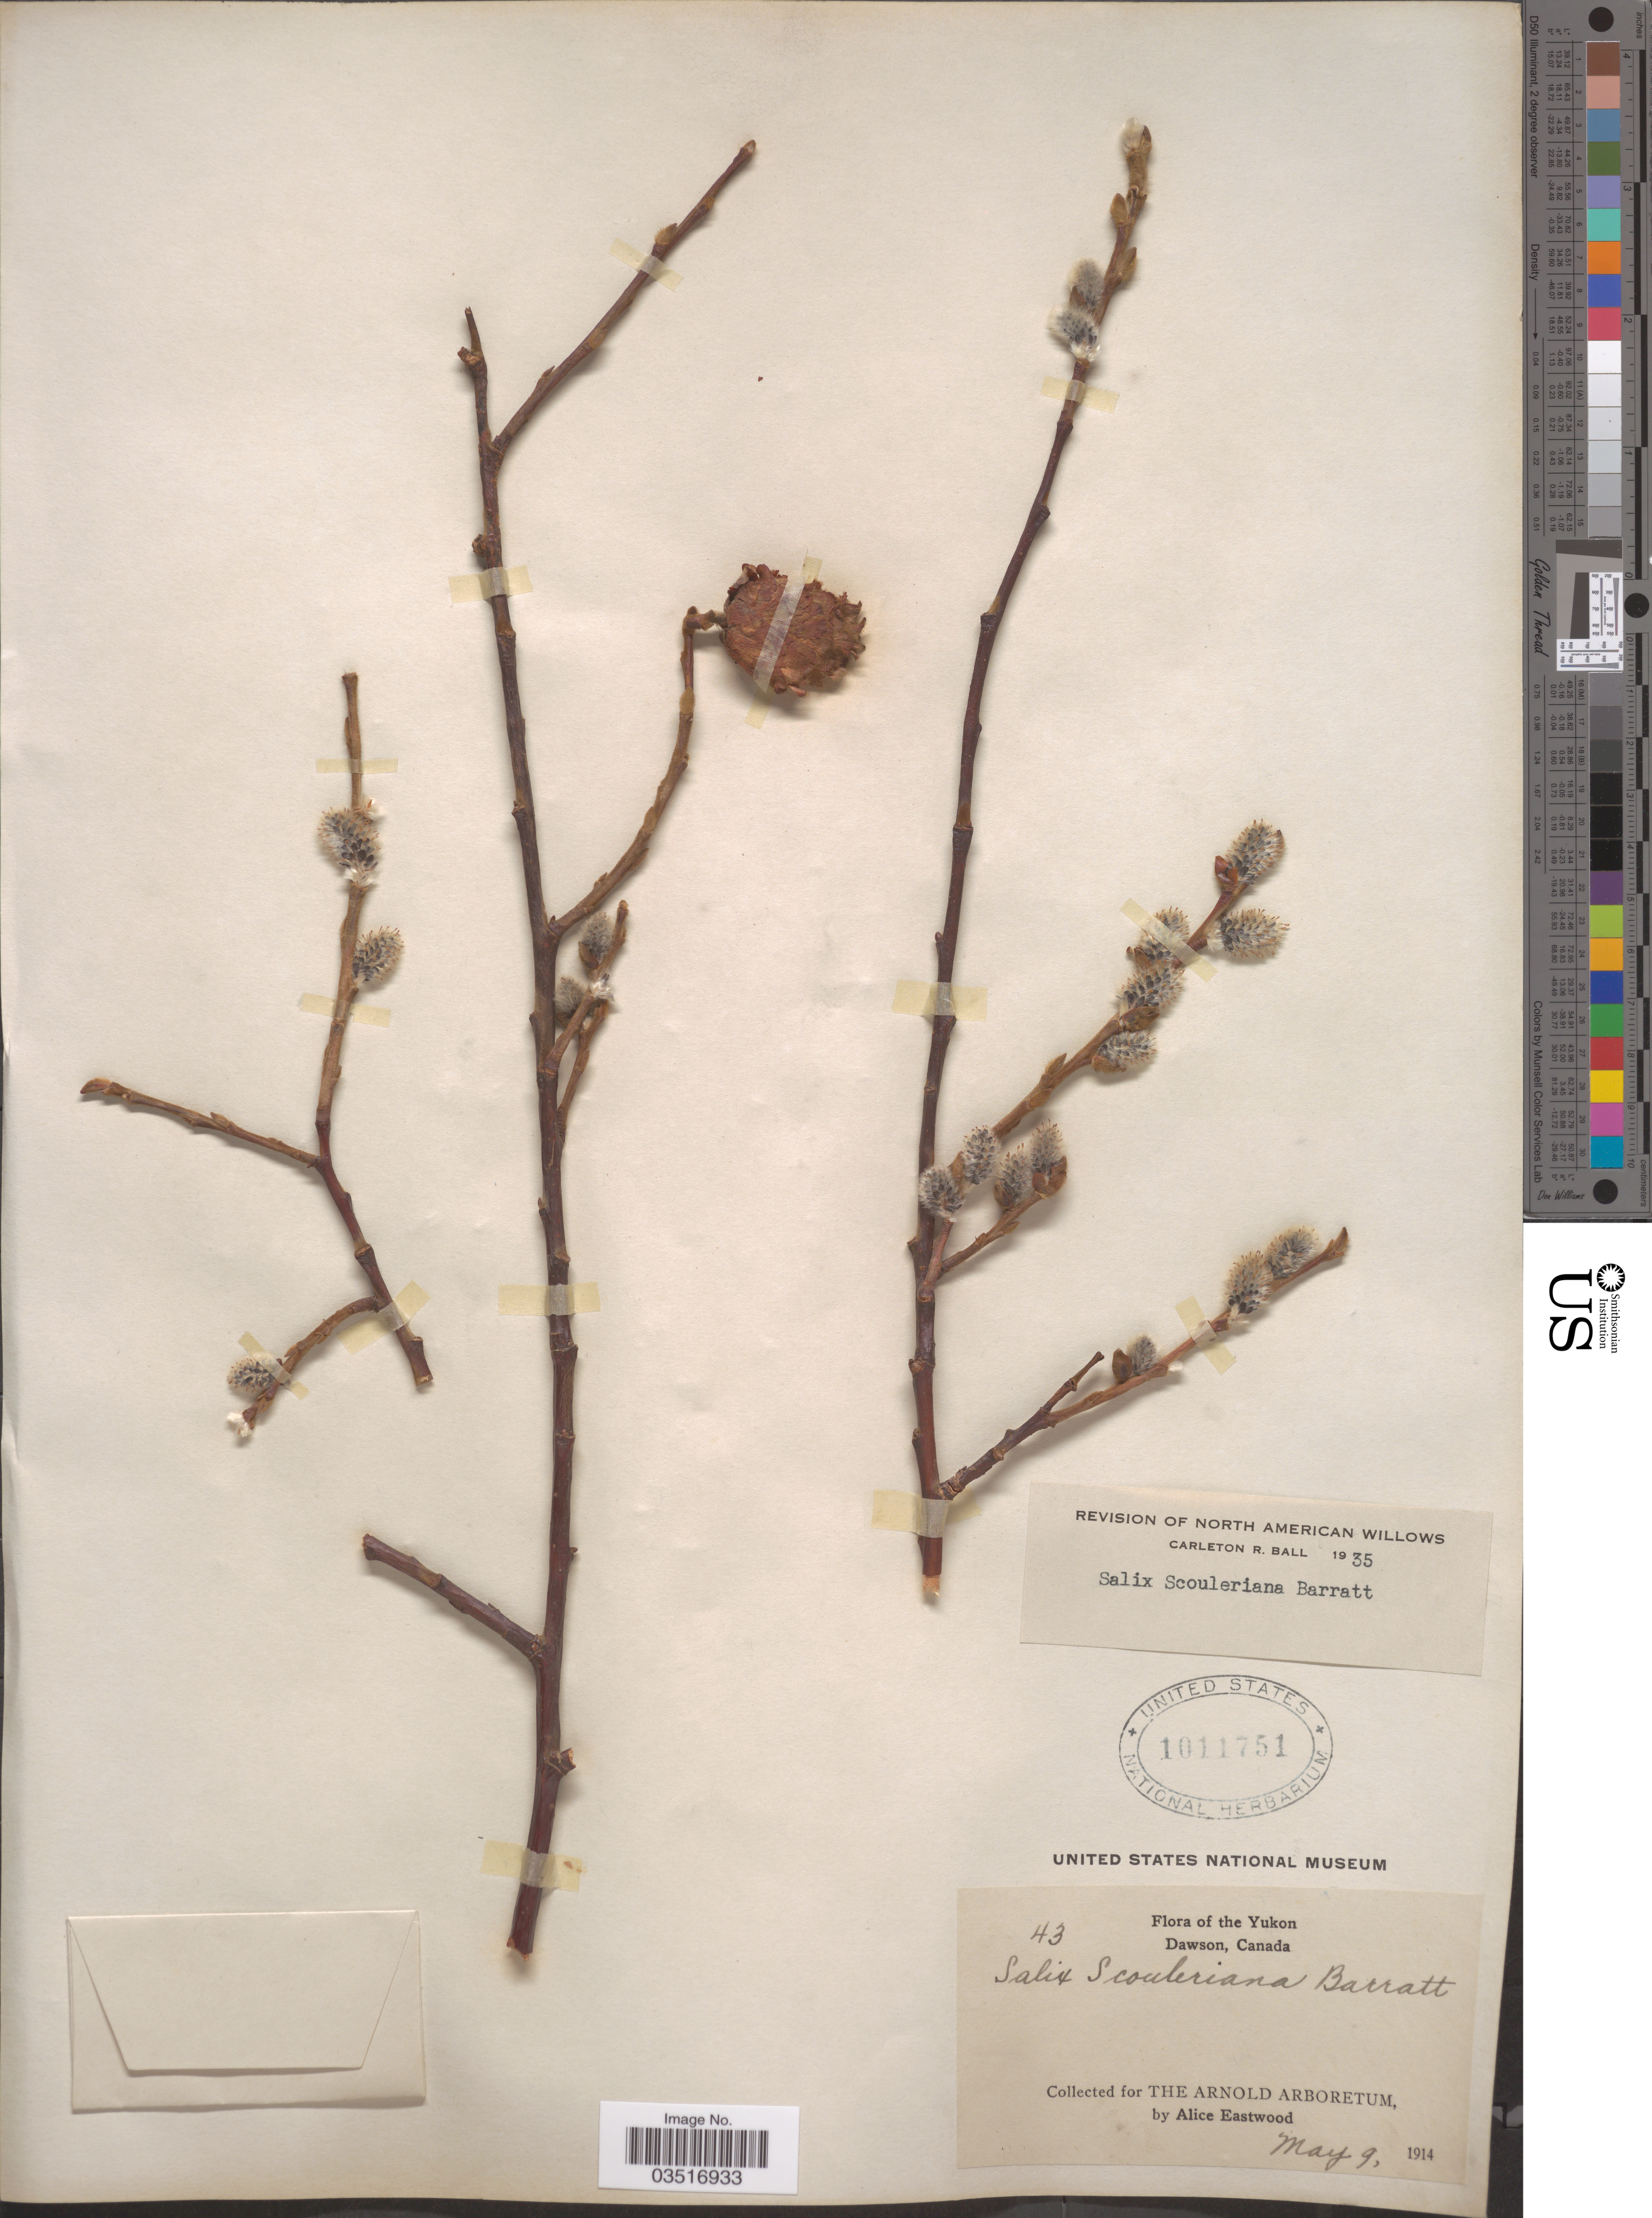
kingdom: Plantae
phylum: Tracheophyta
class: Magnoliopsida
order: Malpighiales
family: Salicaceae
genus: Salix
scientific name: Salix scouleriana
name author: Barratt ex Hook.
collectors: A. Eastwood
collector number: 43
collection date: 1914-05-09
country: Canada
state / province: Yukon Territory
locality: Yukon. Dawson.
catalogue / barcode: US 1011751